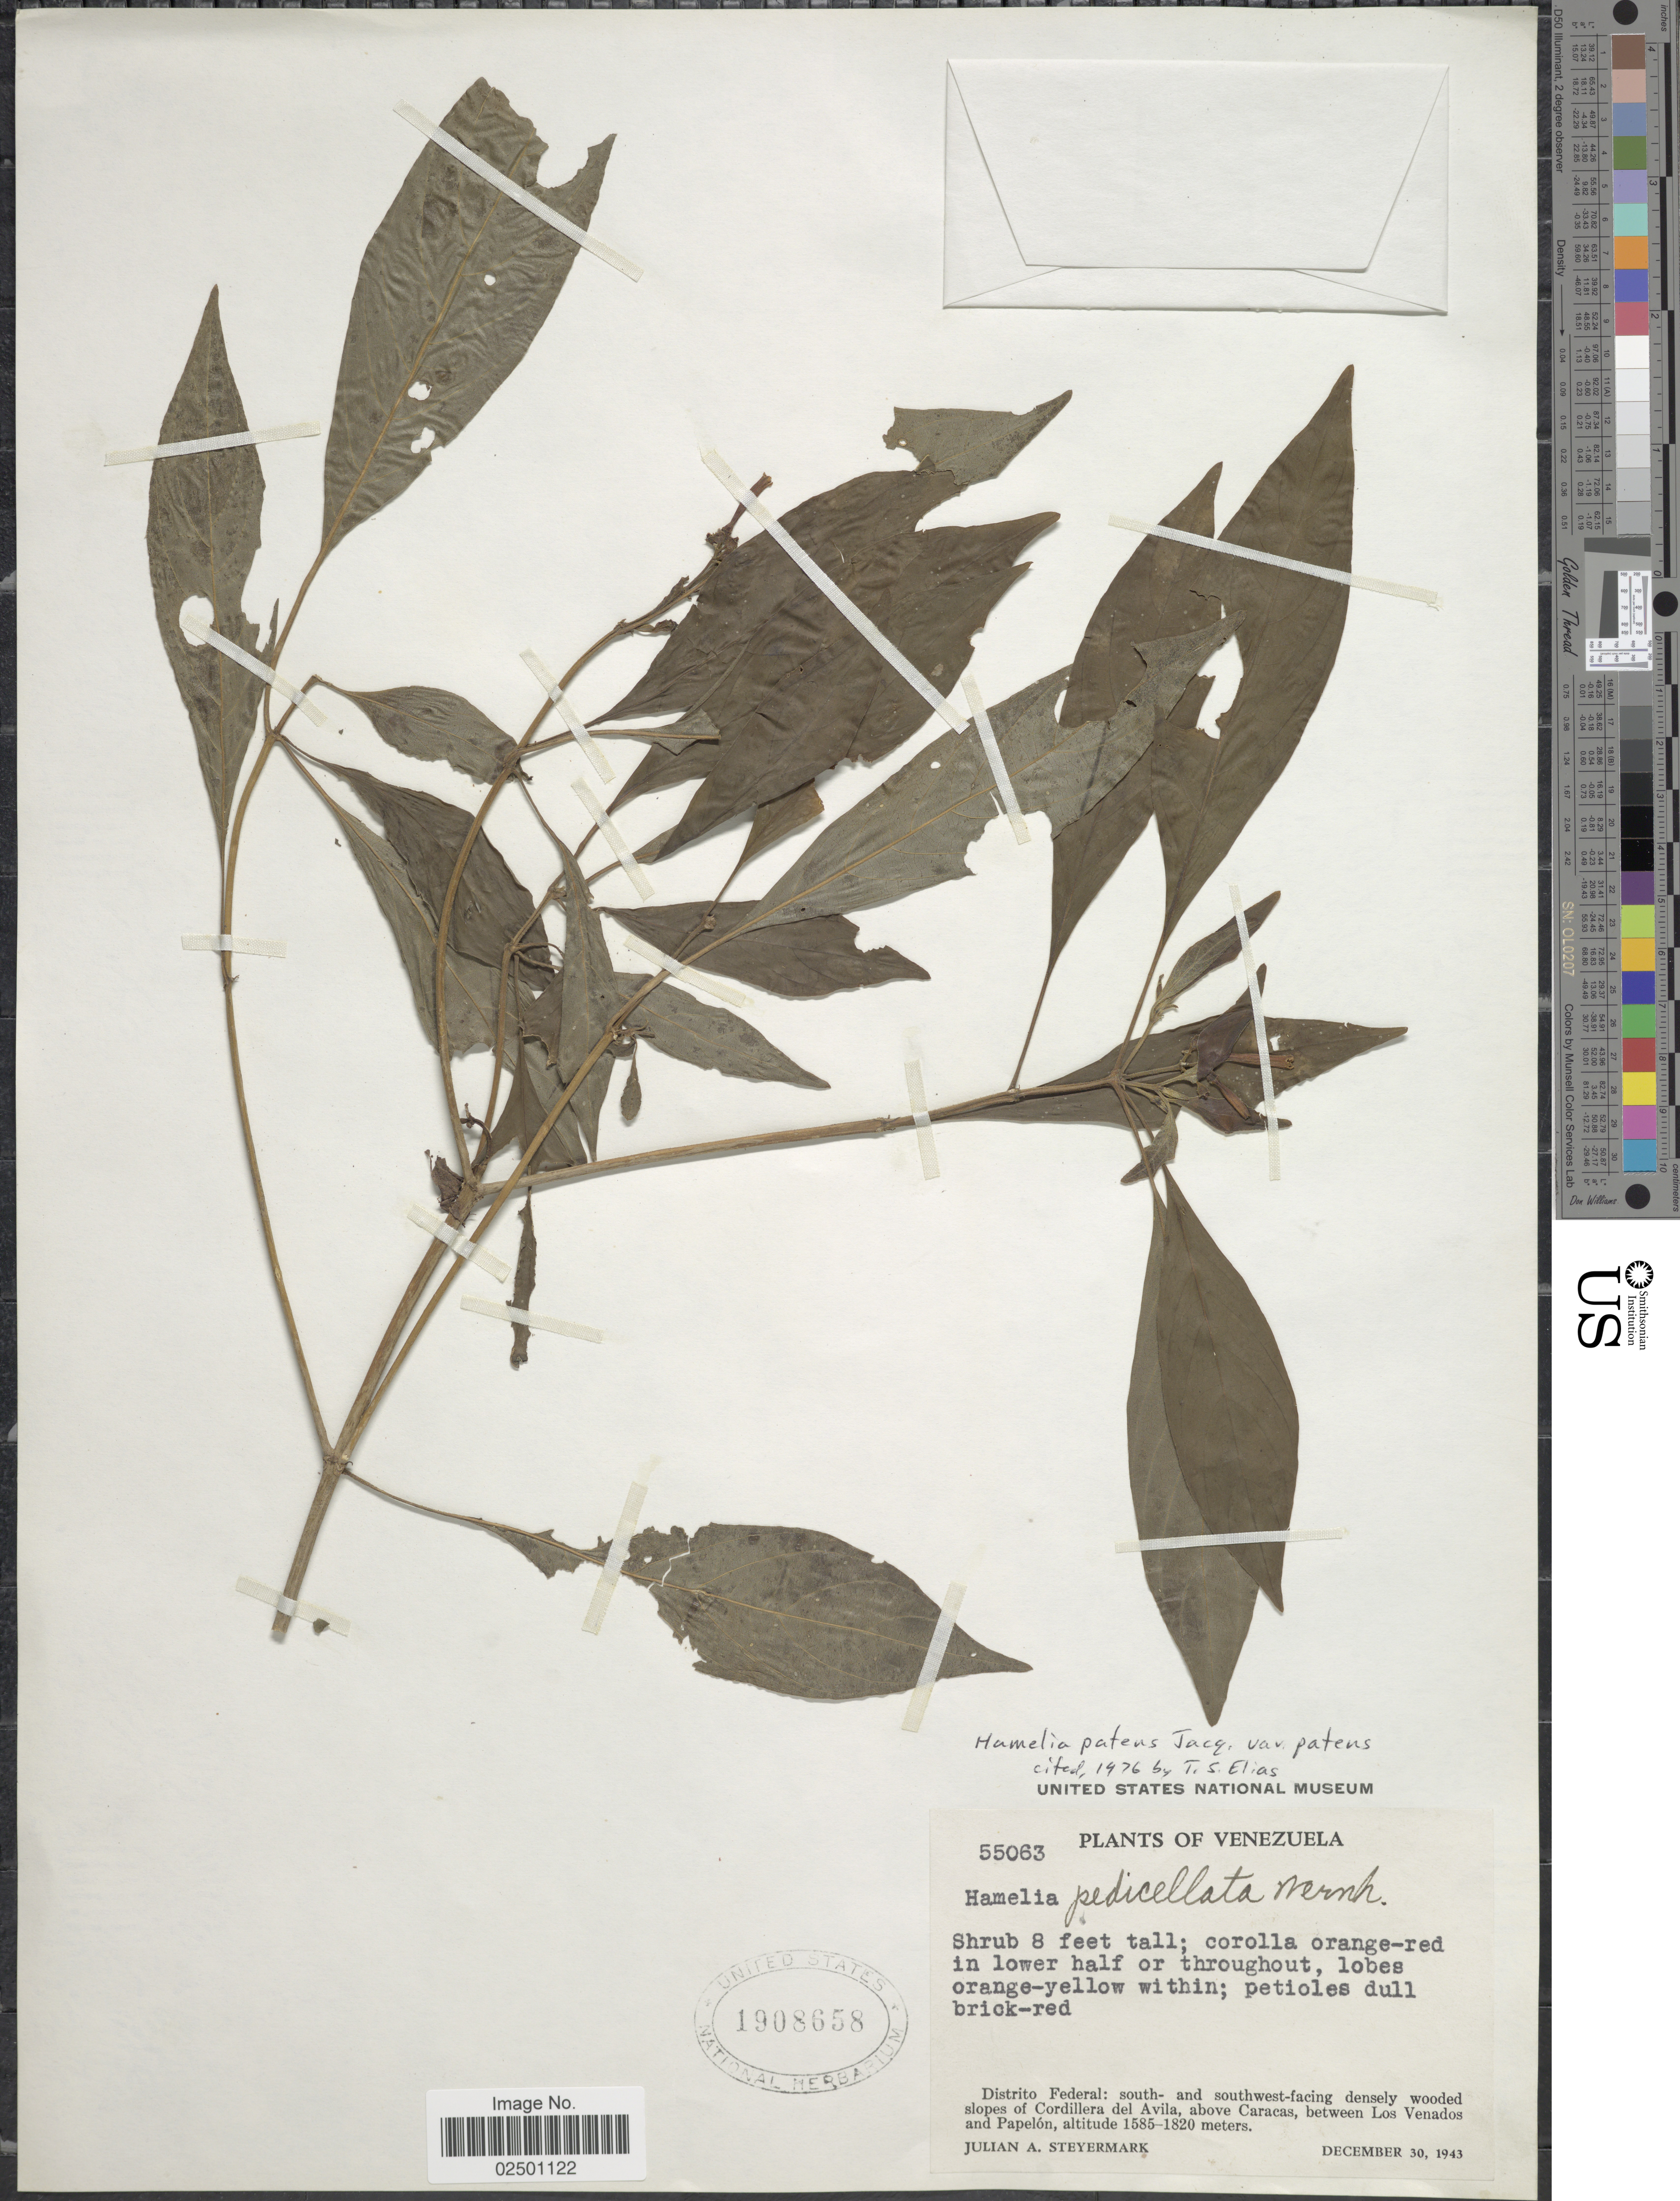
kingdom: Plantae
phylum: Tracheophyta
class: Magnoliopsida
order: Gentianales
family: Rubiaceae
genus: Hamelia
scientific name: Hamelia patens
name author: Jacq.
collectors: J. Steyermark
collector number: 55063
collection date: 1943-12-30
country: Venezuela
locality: Distrito Federal: south- and southwest-facing densely wooded slopes of Cordillera del Avila, above Caracas, between Los Venados and Papelon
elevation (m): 1585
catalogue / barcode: US 1908658